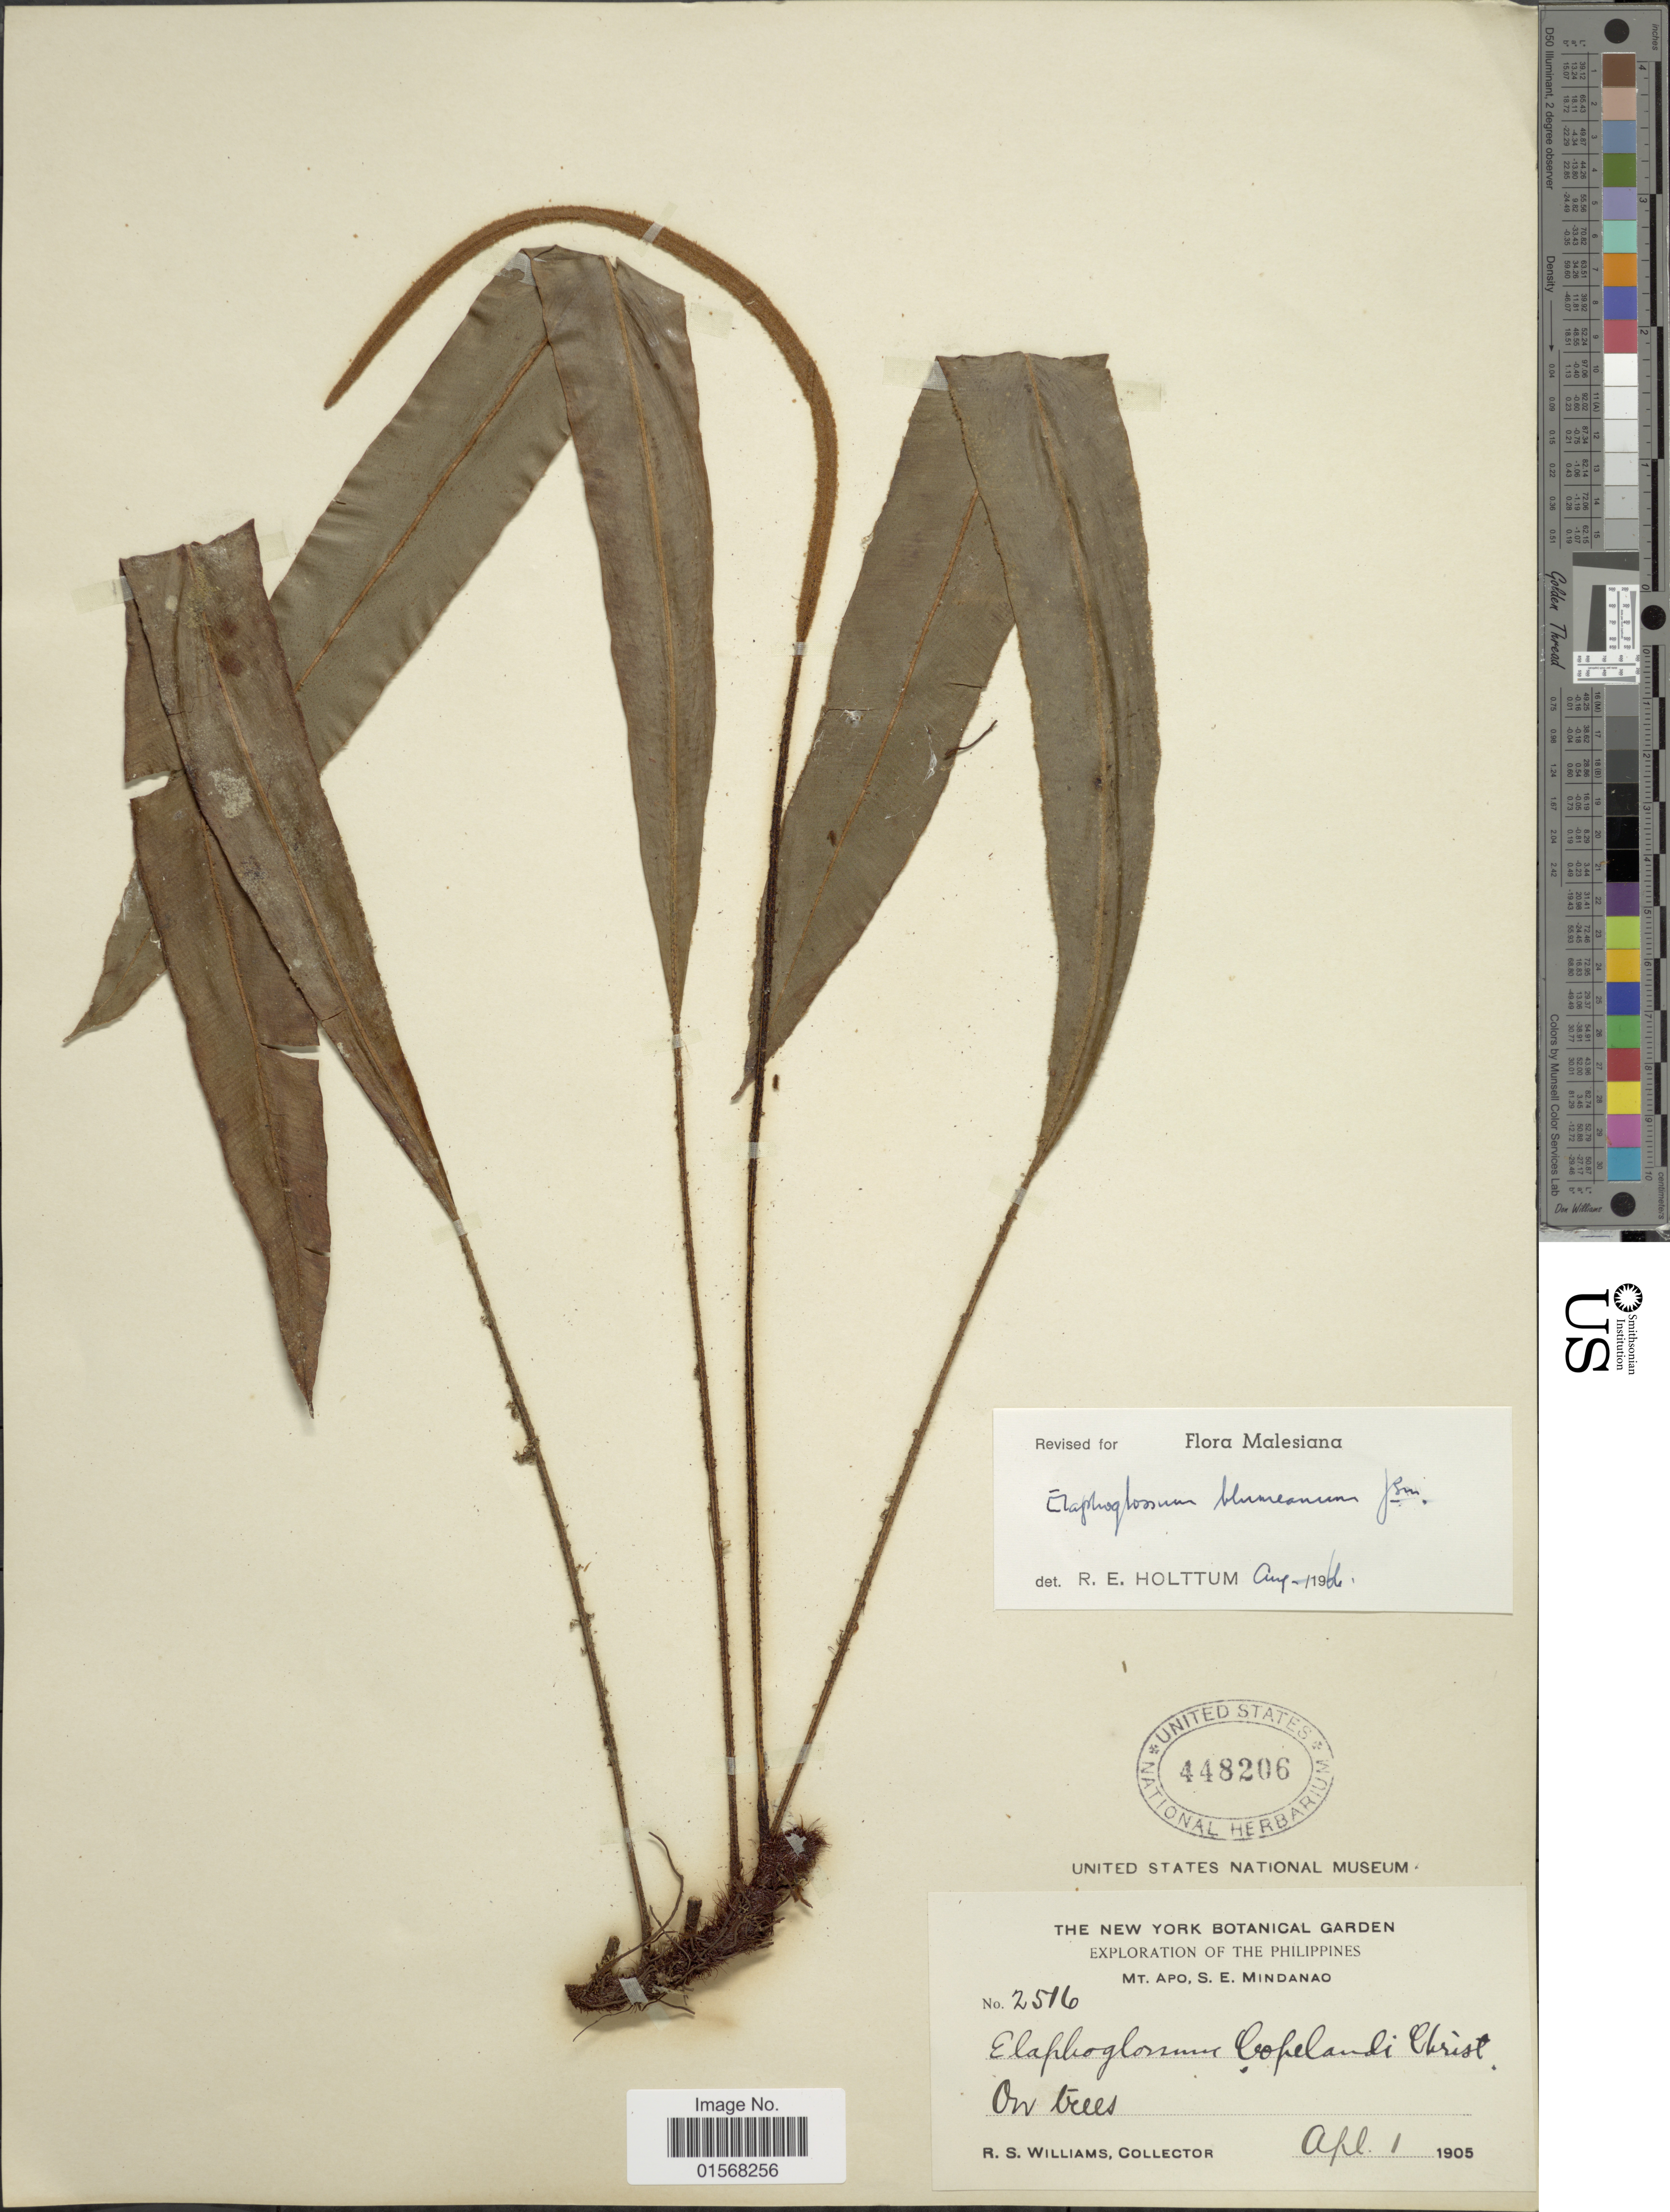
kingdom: Plantae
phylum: Tracheophyta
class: Polypodiopsida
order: Polypodiales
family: Dryopteridaceae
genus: Elaphoglossum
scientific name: Elaphoglossum blumeanum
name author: (Fée) J. Sm.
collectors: R. S. Williams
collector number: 2516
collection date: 1905-04-01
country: Philippines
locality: Mt. Apo, S. E. Mindanao, on trees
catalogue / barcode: US 448206